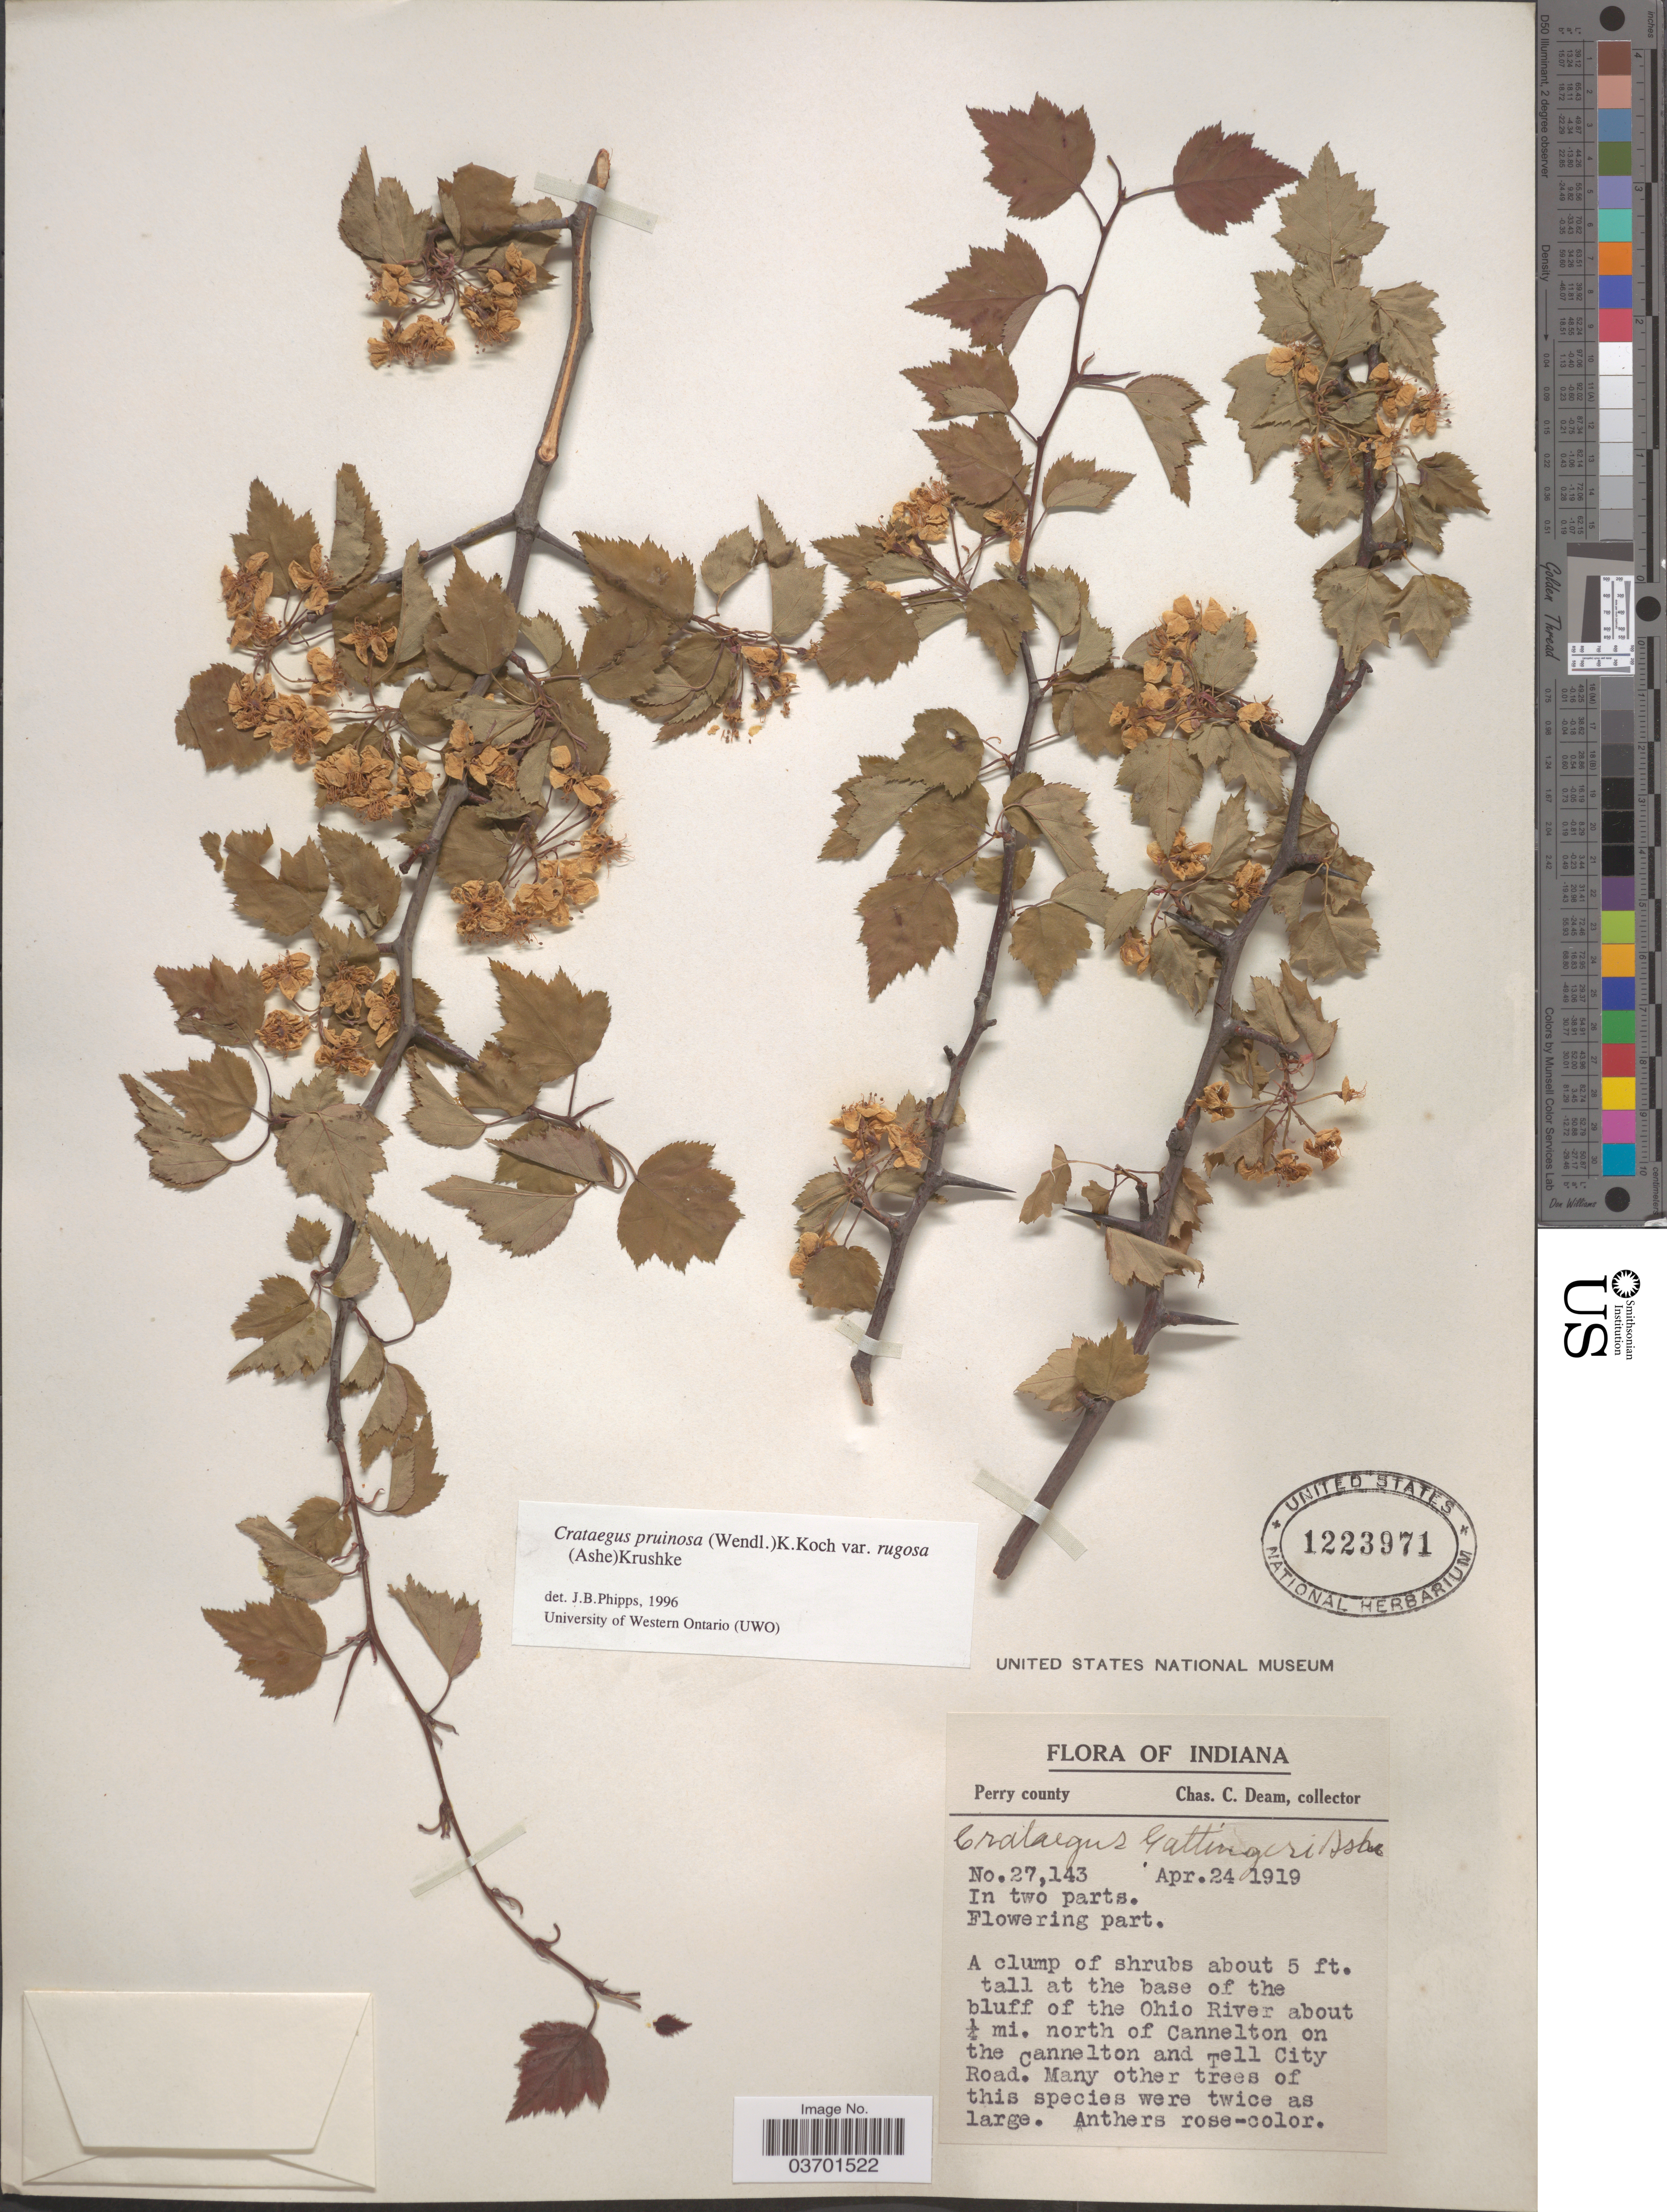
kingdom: Plantae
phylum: Tracheophyta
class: Magnoliopsida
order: Rosales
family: Rosaceae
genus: Crataegus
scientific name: Crataegus pruinosa var. rugosa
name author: (Ashe) Kruschke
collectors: C. C. Deam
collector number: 27143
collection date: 1919-04-24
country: United States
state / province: Indiana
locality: Perry county. At the base of the bluff of the Ohio River about ¼ mi. north of Cannelton on the Cannelton and Tell City Road.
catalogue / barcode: US 1223971